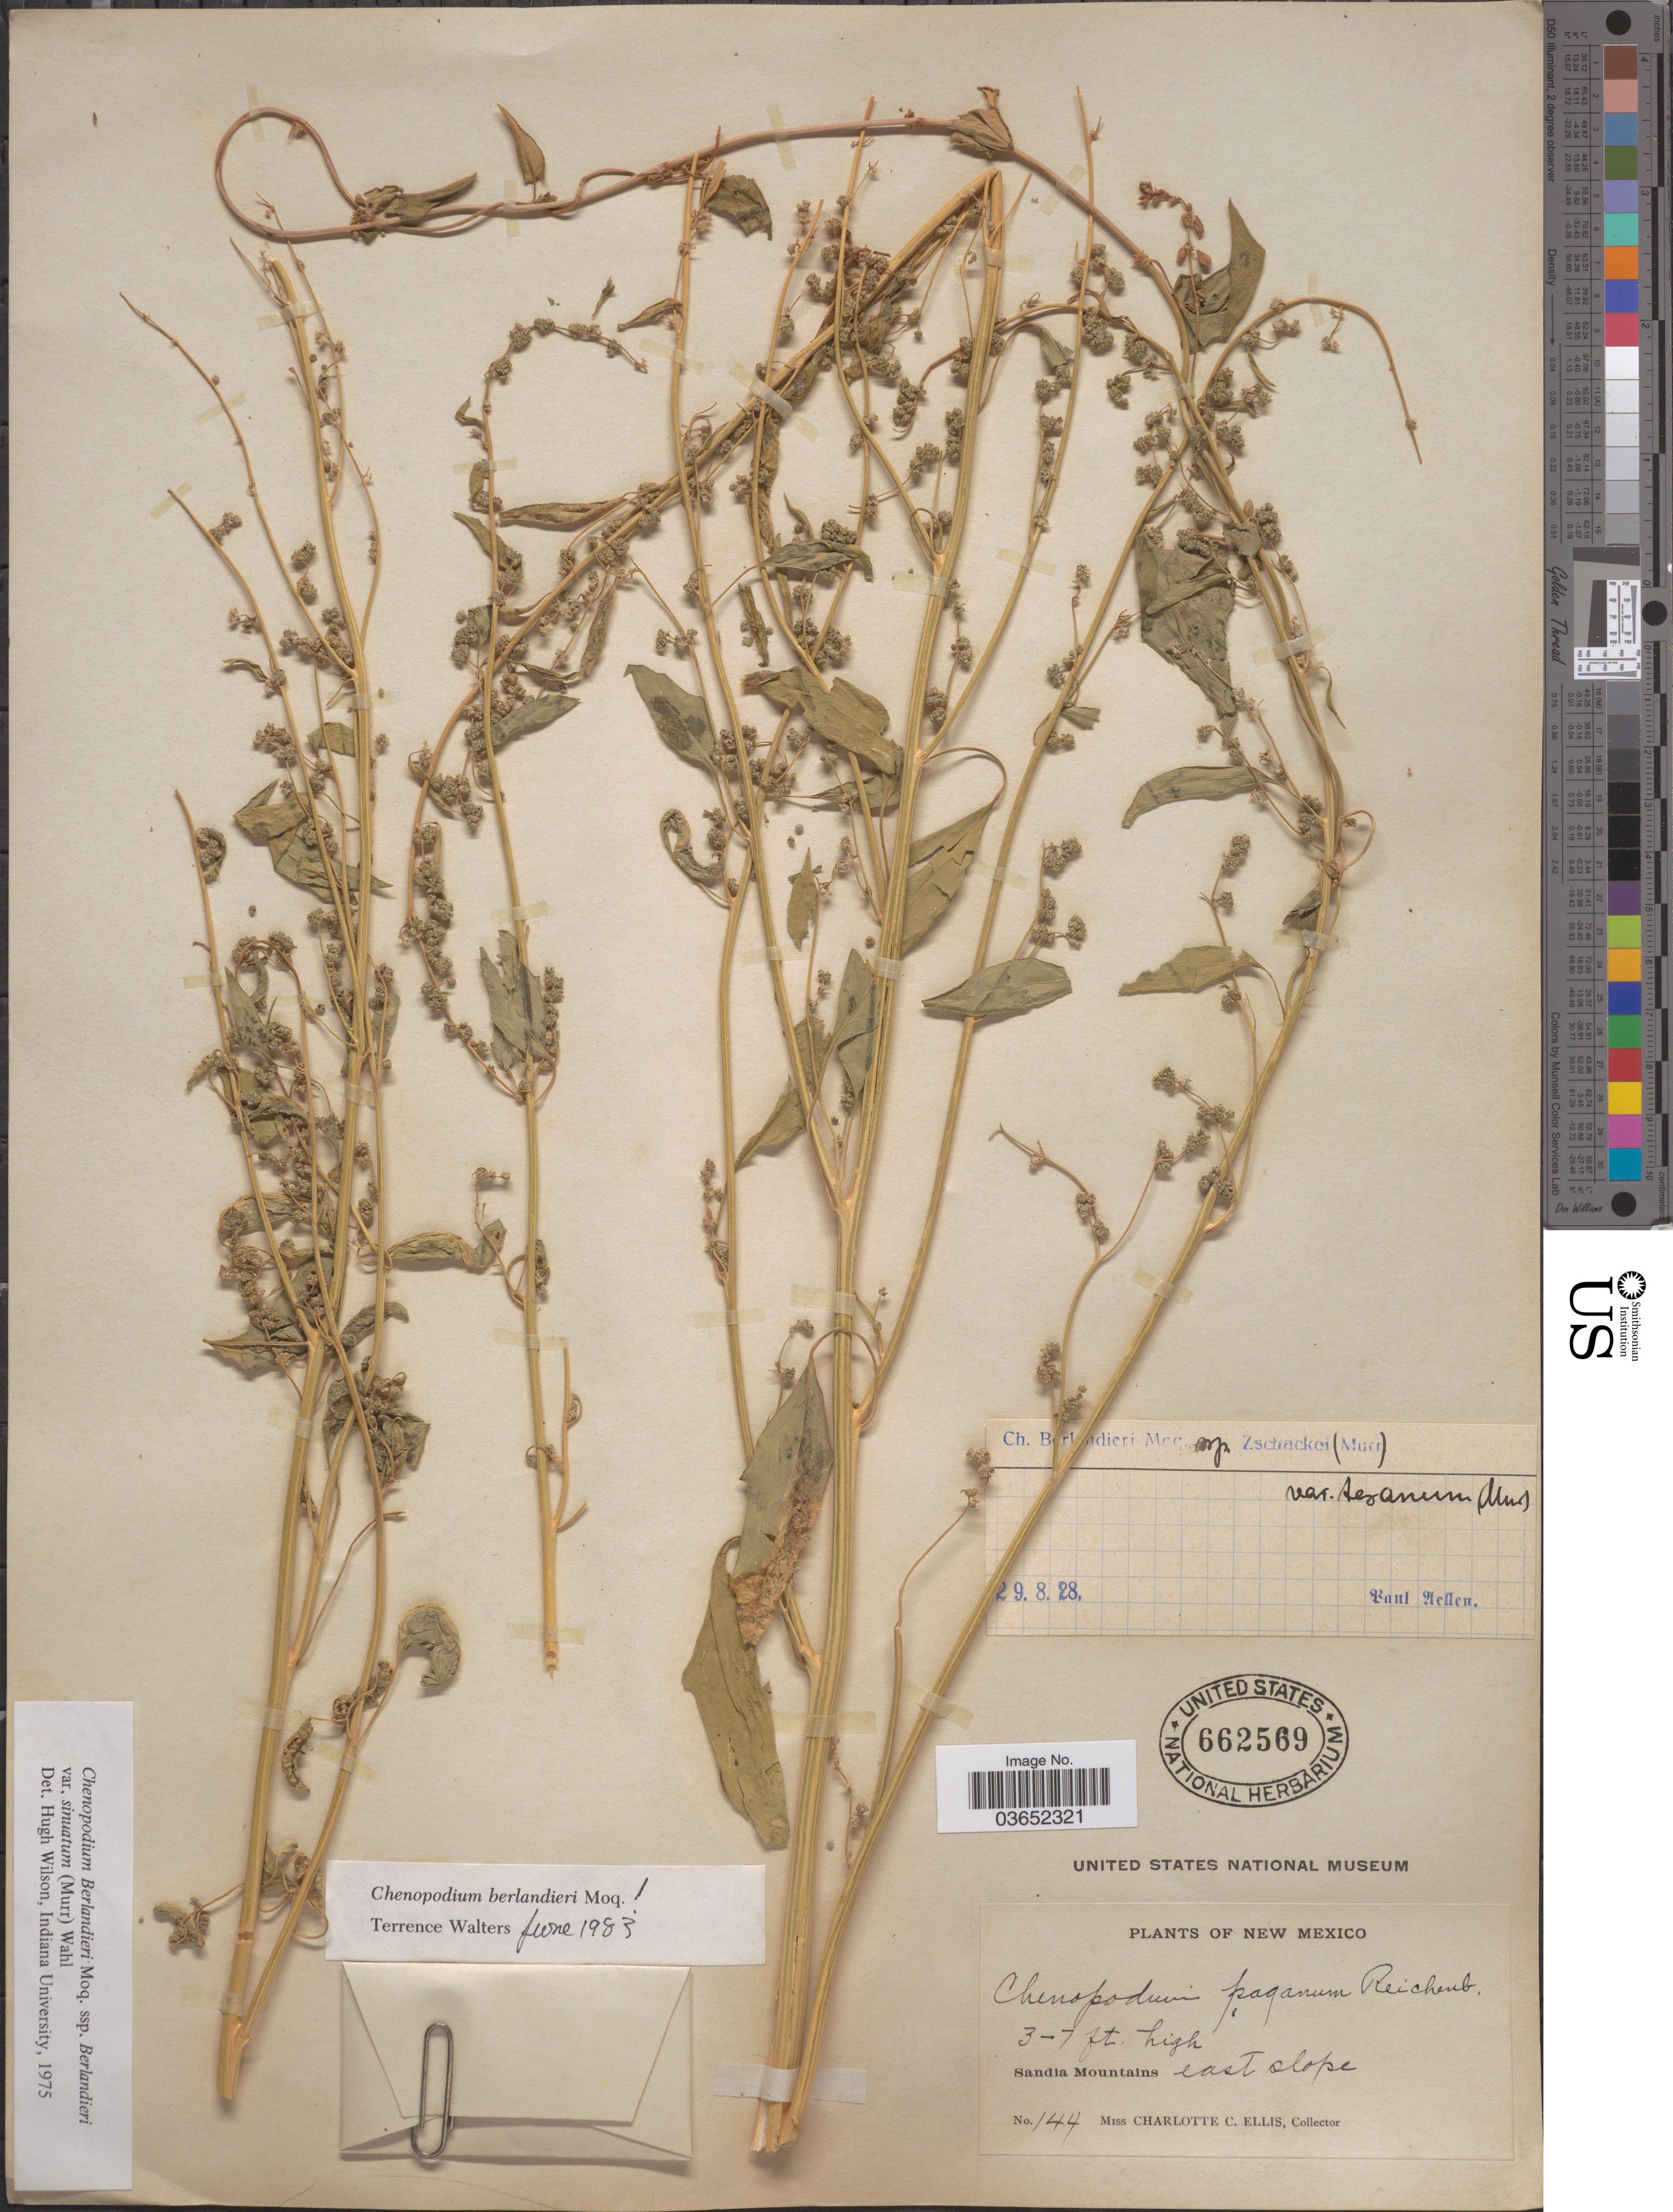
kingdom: Plantae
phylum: Tracheophyta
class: Magnoliopsida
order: Caryophyllales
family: Amaranthaceae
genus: Chenopodium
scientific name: Chenopodium berlandieri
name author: Moq.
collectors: C. C. Ellis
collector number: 144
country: United States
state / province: New Mexico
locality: Sandia Mountains, east slope.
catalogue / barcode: US 662569